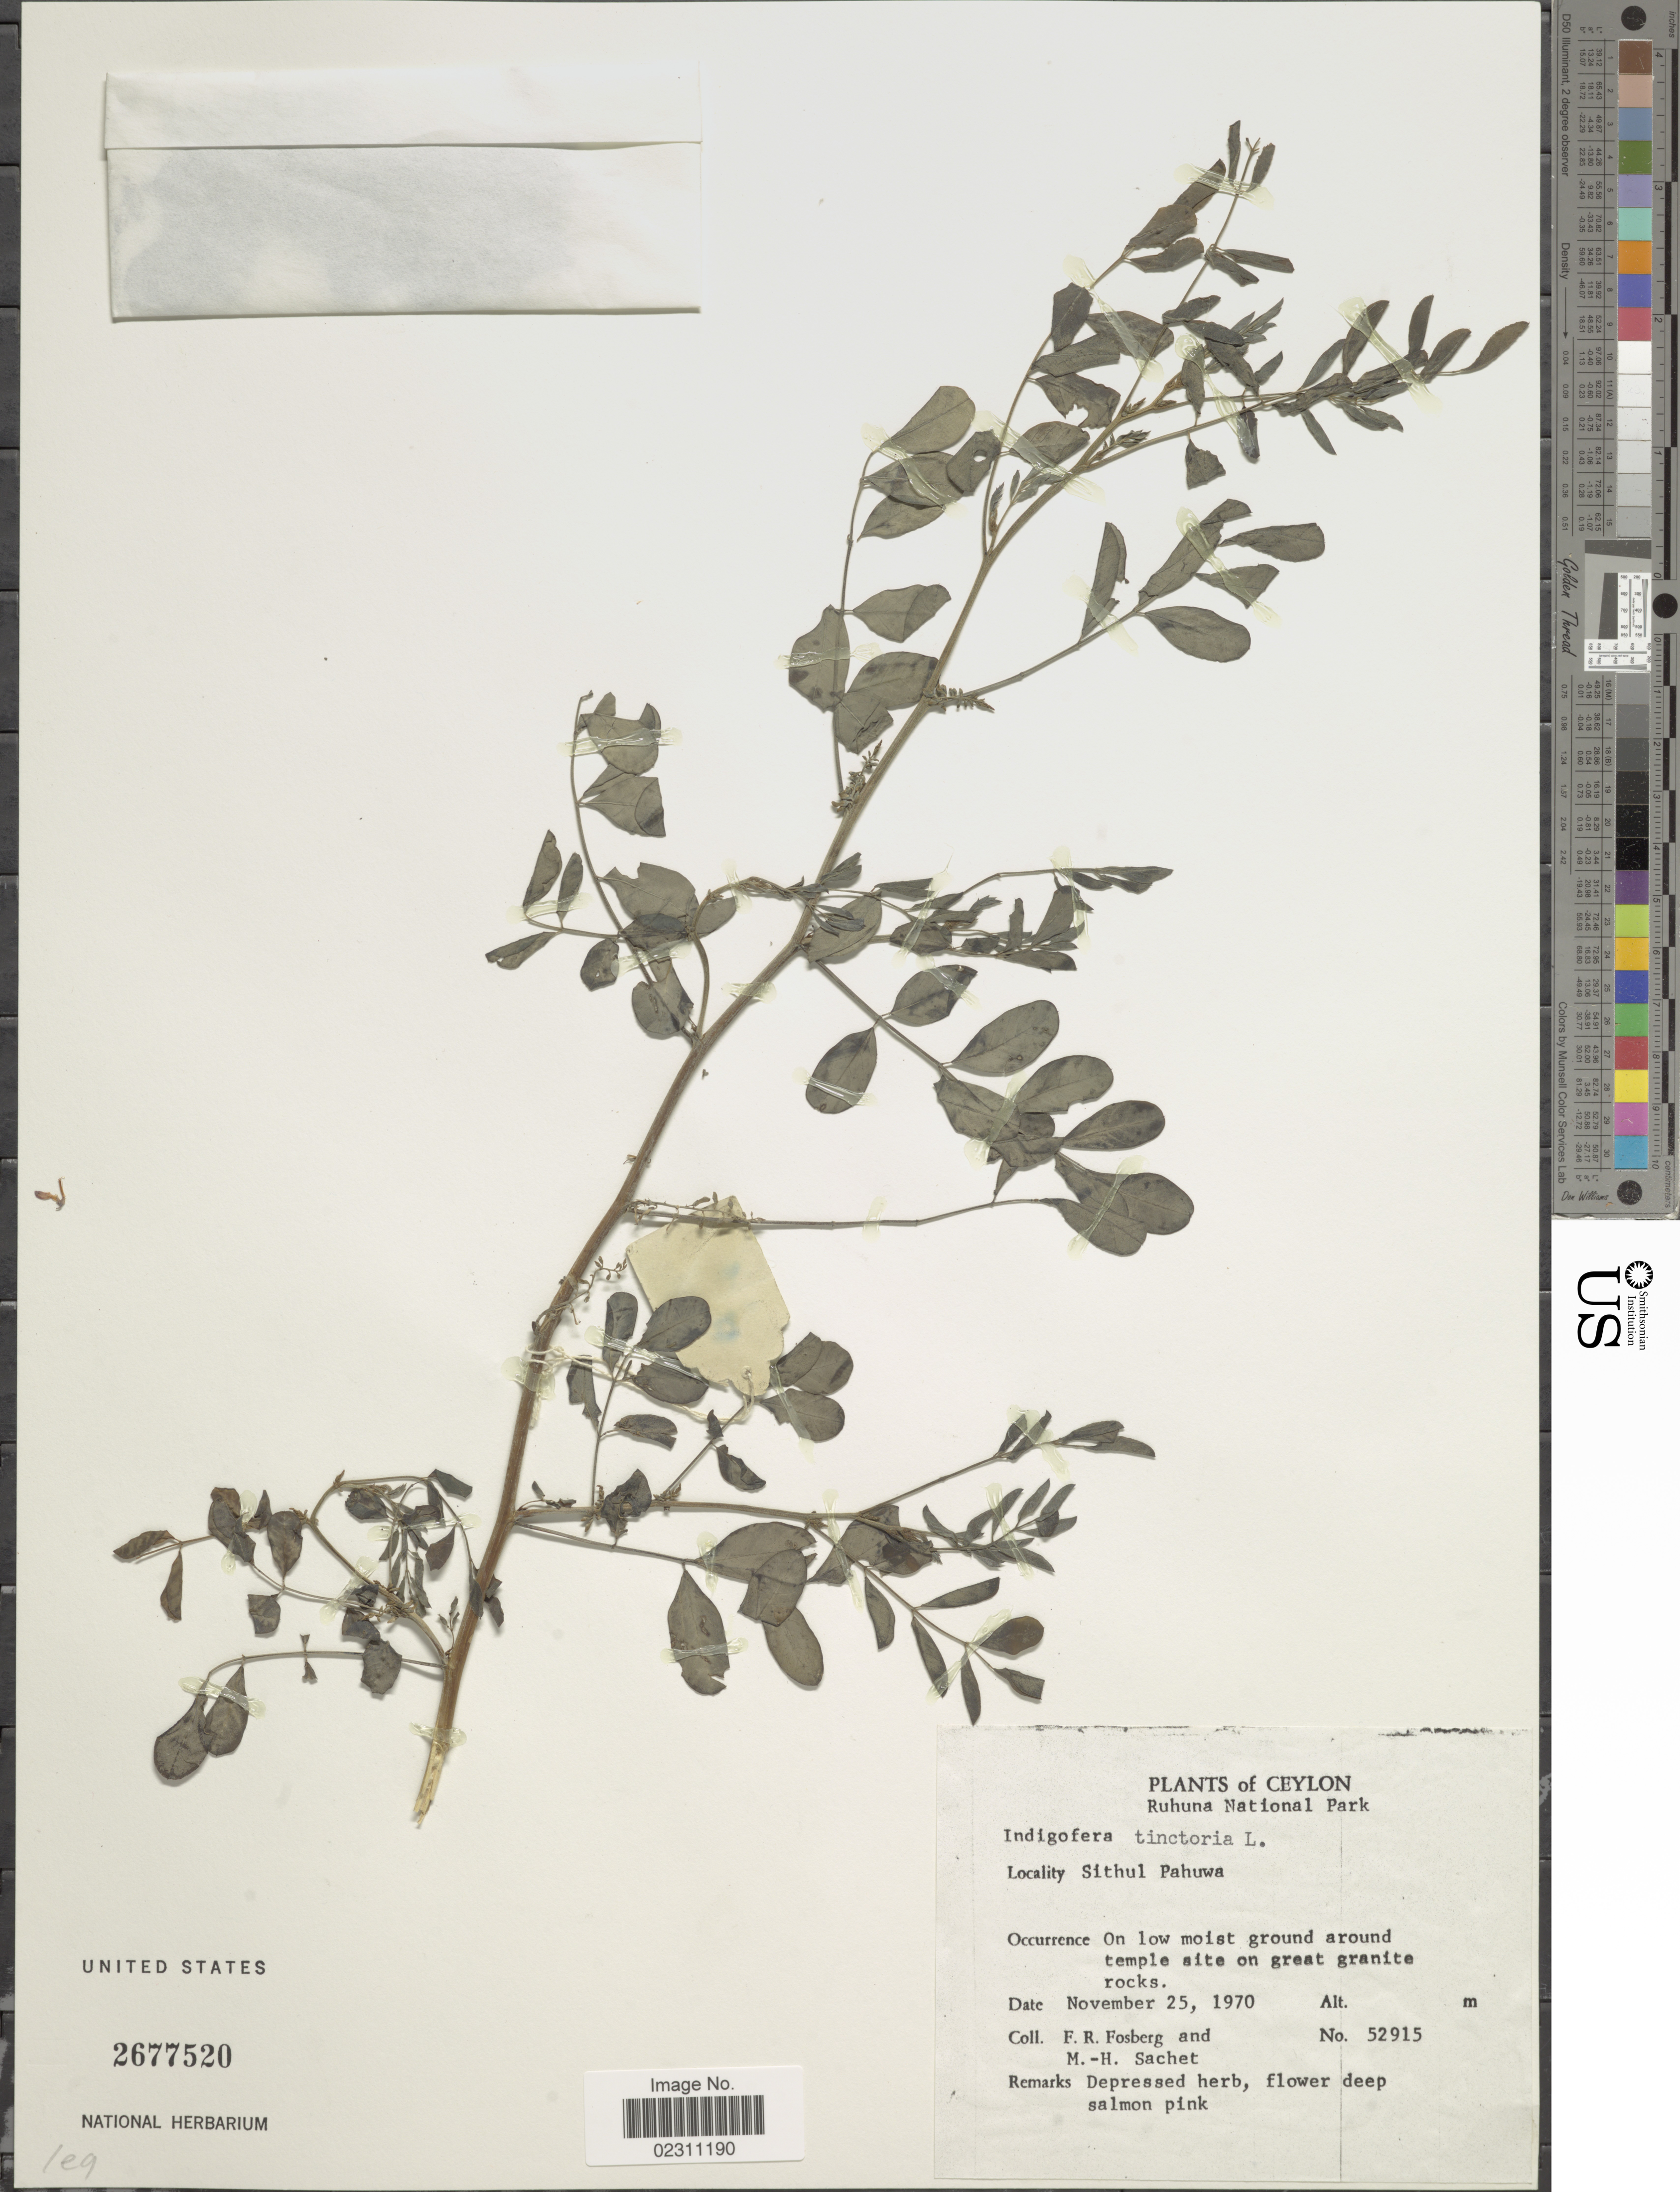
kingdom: Plantae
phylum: Tracheophyta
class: Magnoliopsida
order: Fabales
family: Fabaceae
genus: Indigofera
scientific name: Indigofera tinctoria sensu Naves non L.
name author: Naves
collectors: F. R. Fosberg & M.-H. Sachet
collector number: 52915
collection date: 1970-11-25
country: Sri Lanka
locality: Ceylon. Ruhuna National Park. Sithul Pahuwa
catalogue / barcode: US 2677520